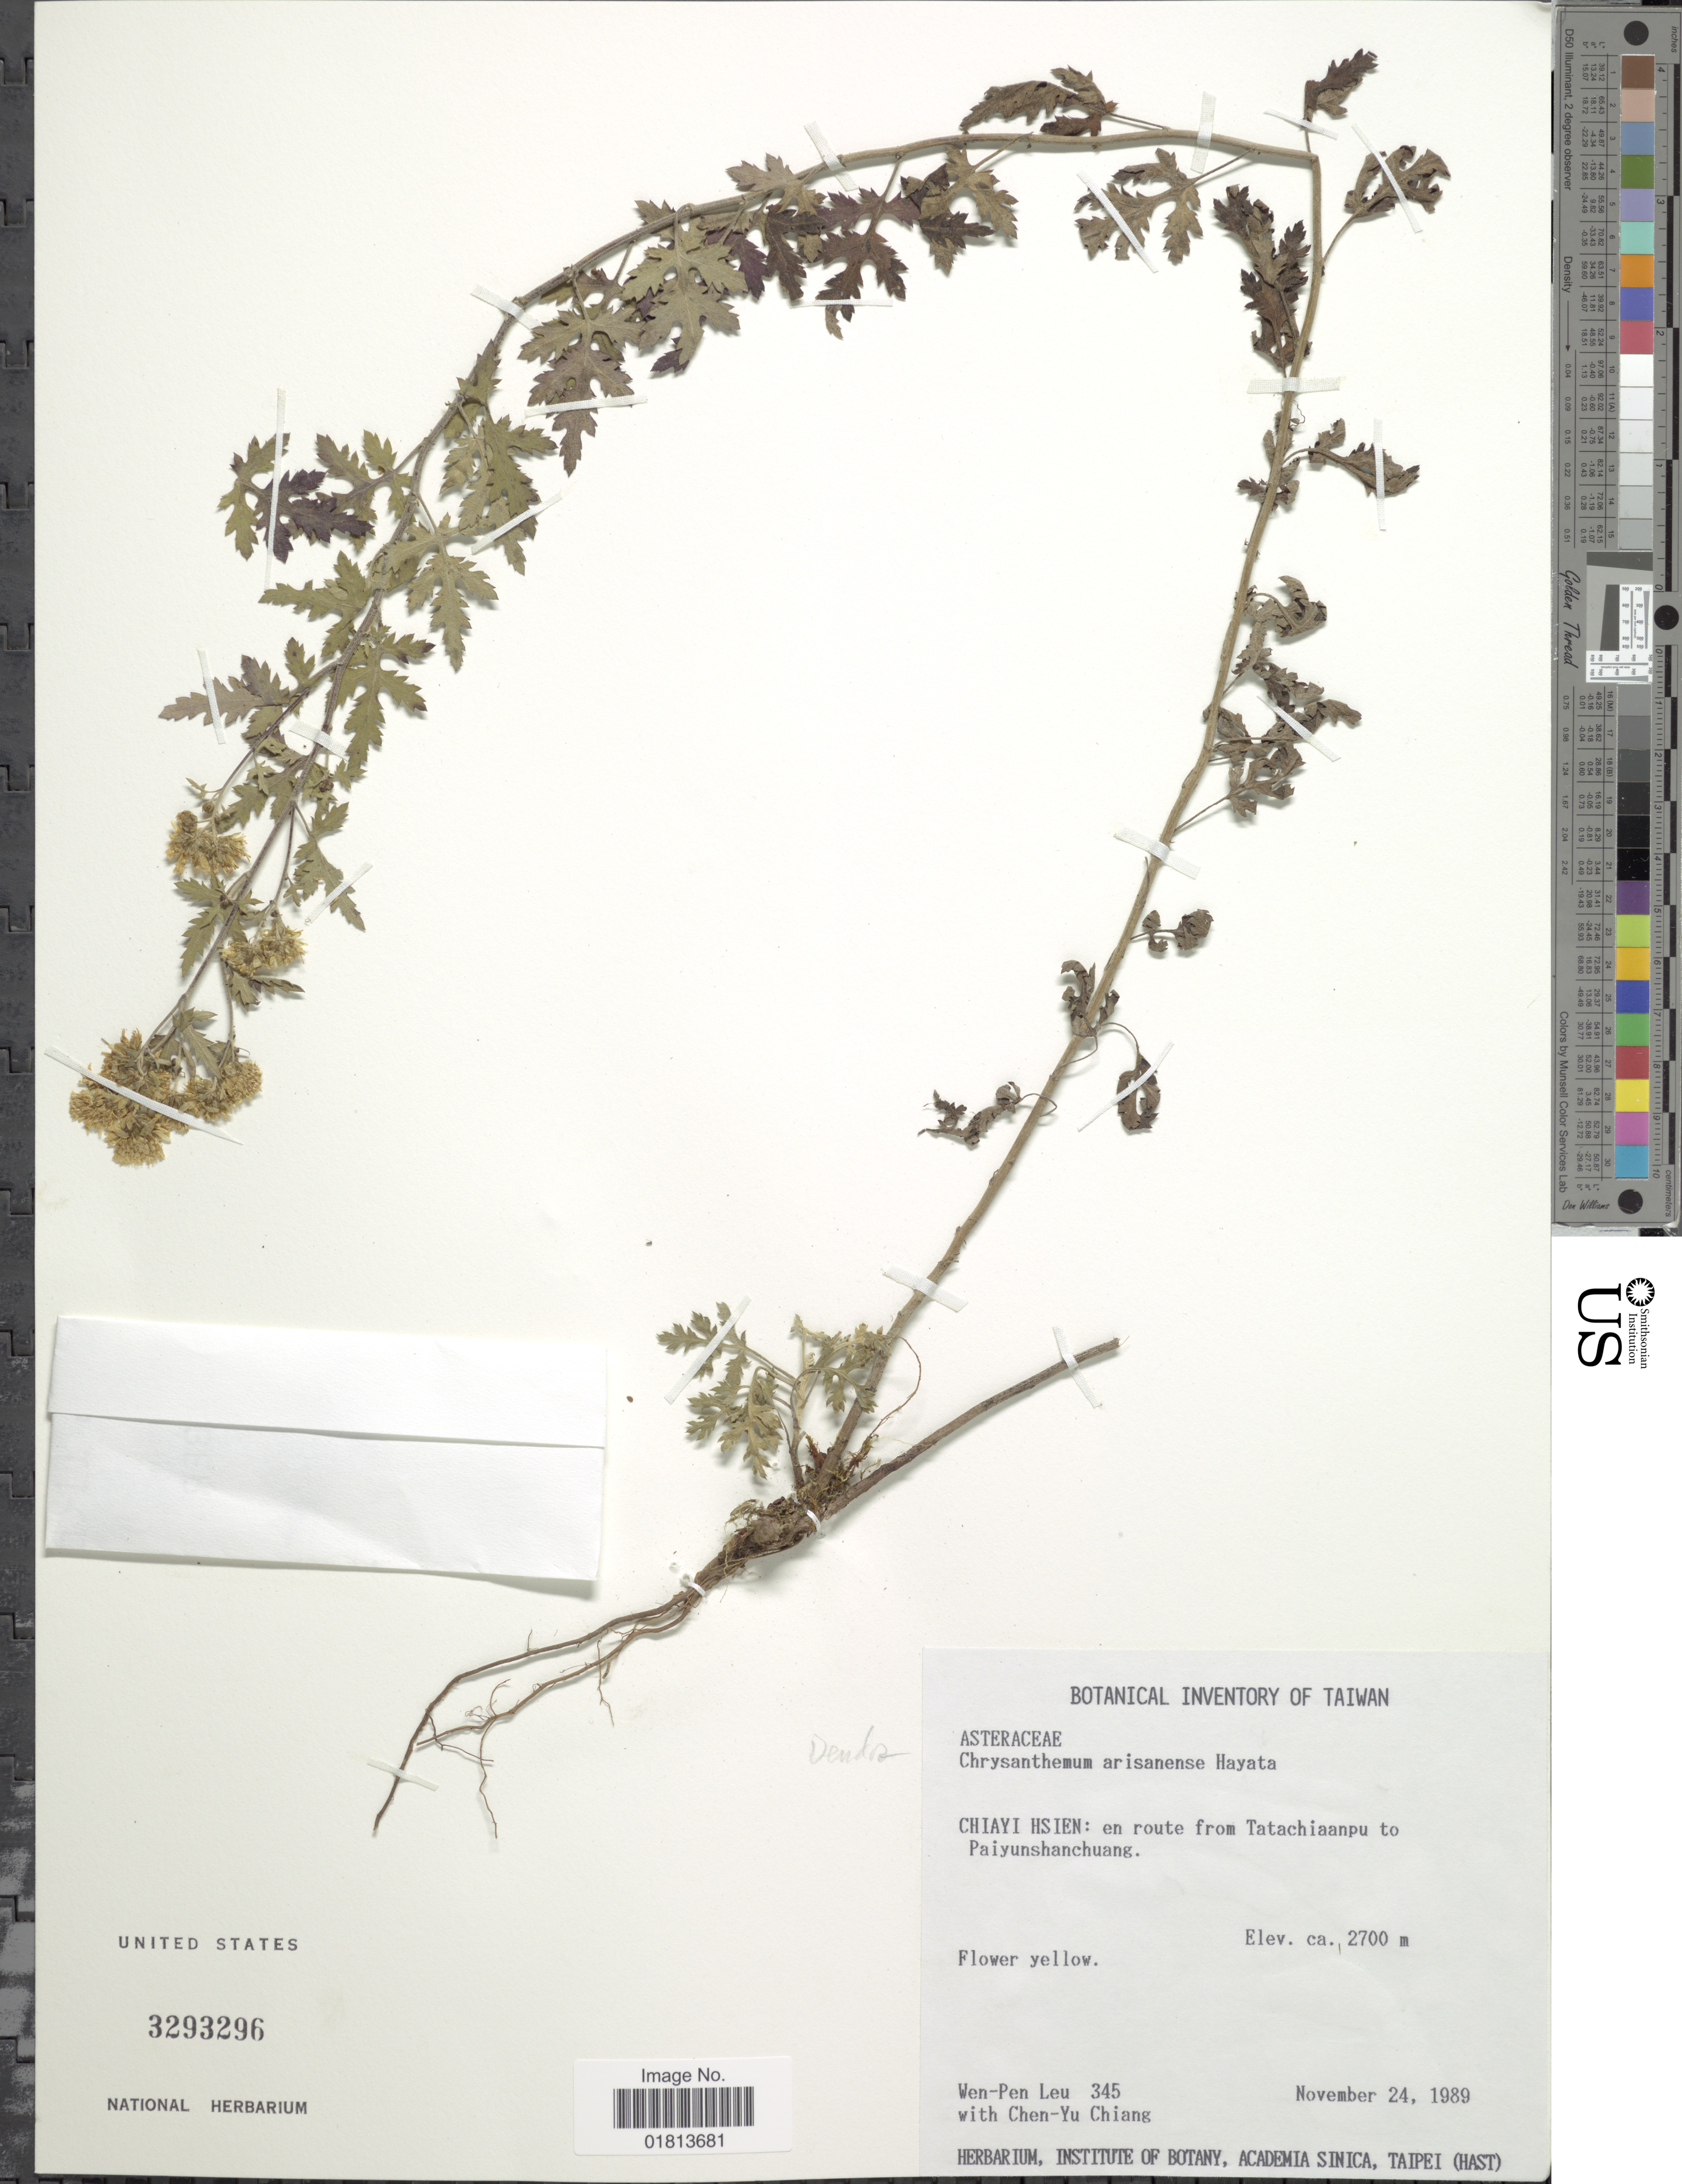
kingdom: Plantae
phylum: Tracheophyta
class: Magnoliopsida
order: Asterales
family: Asteraceae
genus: Dendranthema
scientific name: Dendranthema arisanense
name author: (Hayata) Y. Ling & C. Shih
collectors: W. Leu & C. Chiang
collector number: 345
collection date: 1989-11-24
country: Taiwan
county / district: Chiayi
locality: Chiayi City: en route from Tatachiaanpu to Paiyunshanchuang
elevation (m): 2700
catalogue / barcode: US 3293296